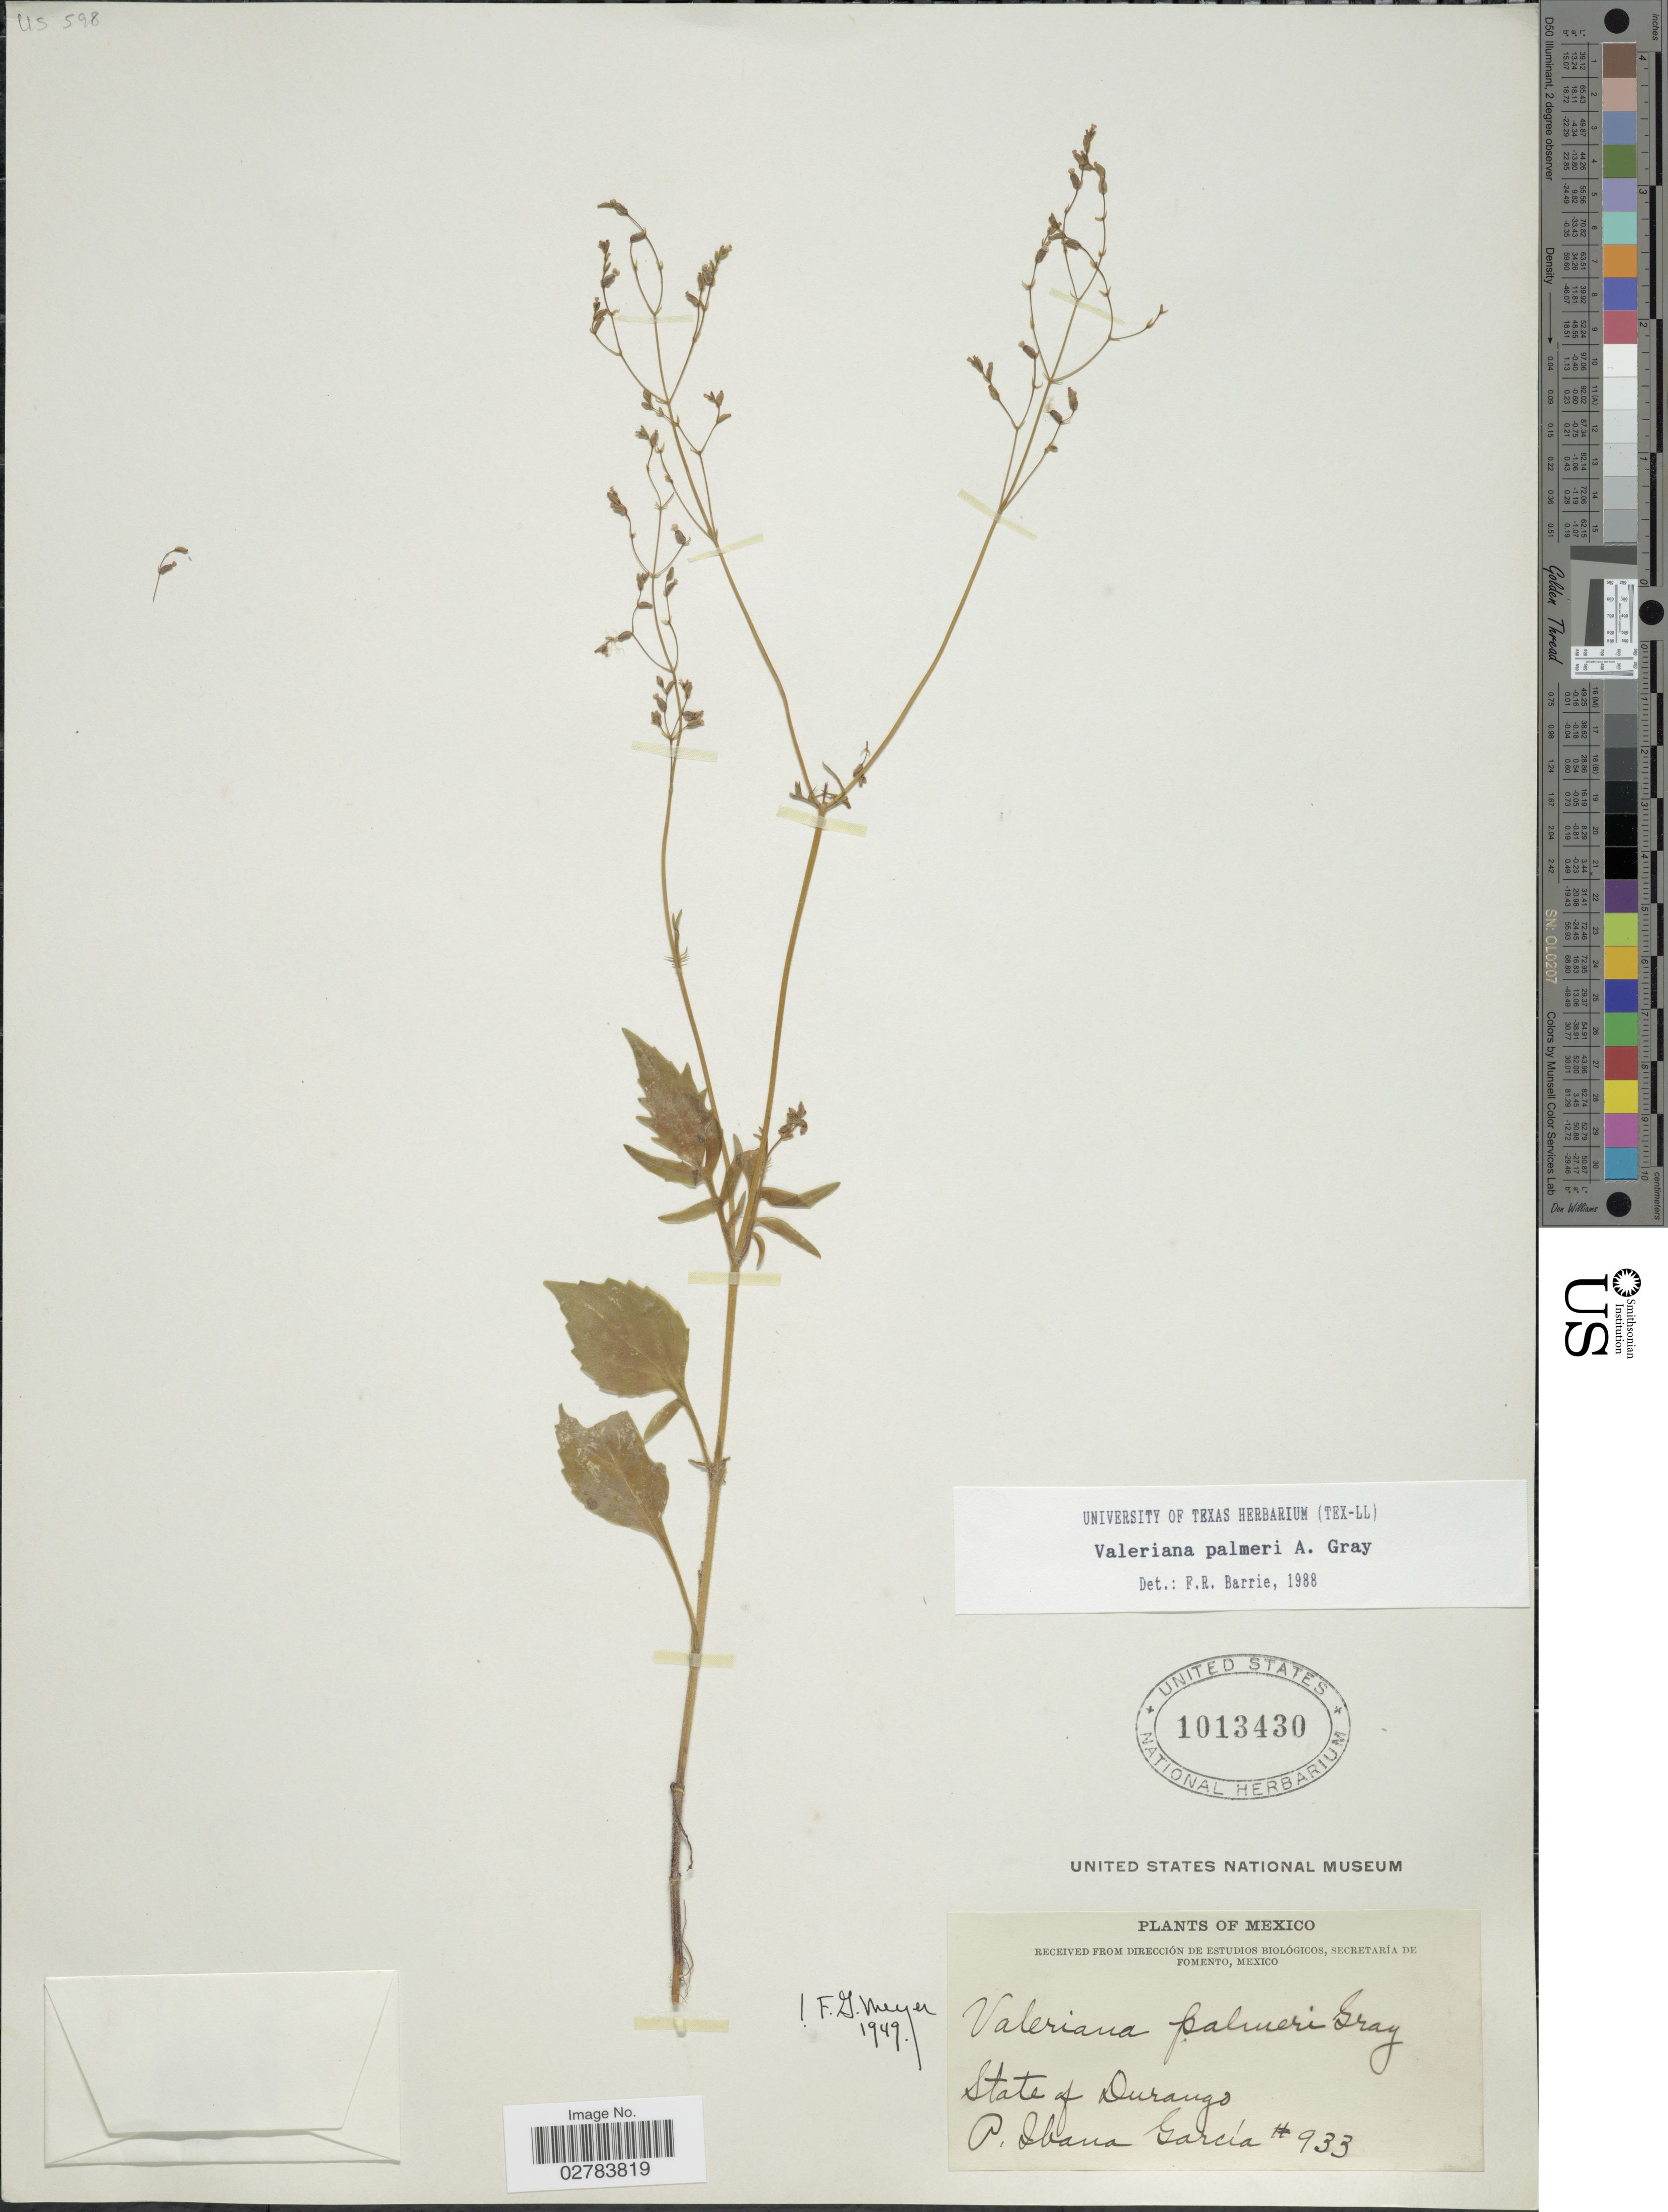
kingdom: Plantae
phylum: Tracheophyta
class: Magnoliopsida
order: Dipsacales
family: Caprifoliaceae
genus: Valeriana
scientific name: Valeriana palmeri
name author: A. Gray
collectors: P. I. Garcia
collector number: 933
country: Mexico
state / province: Durango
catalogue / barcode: US 1013430